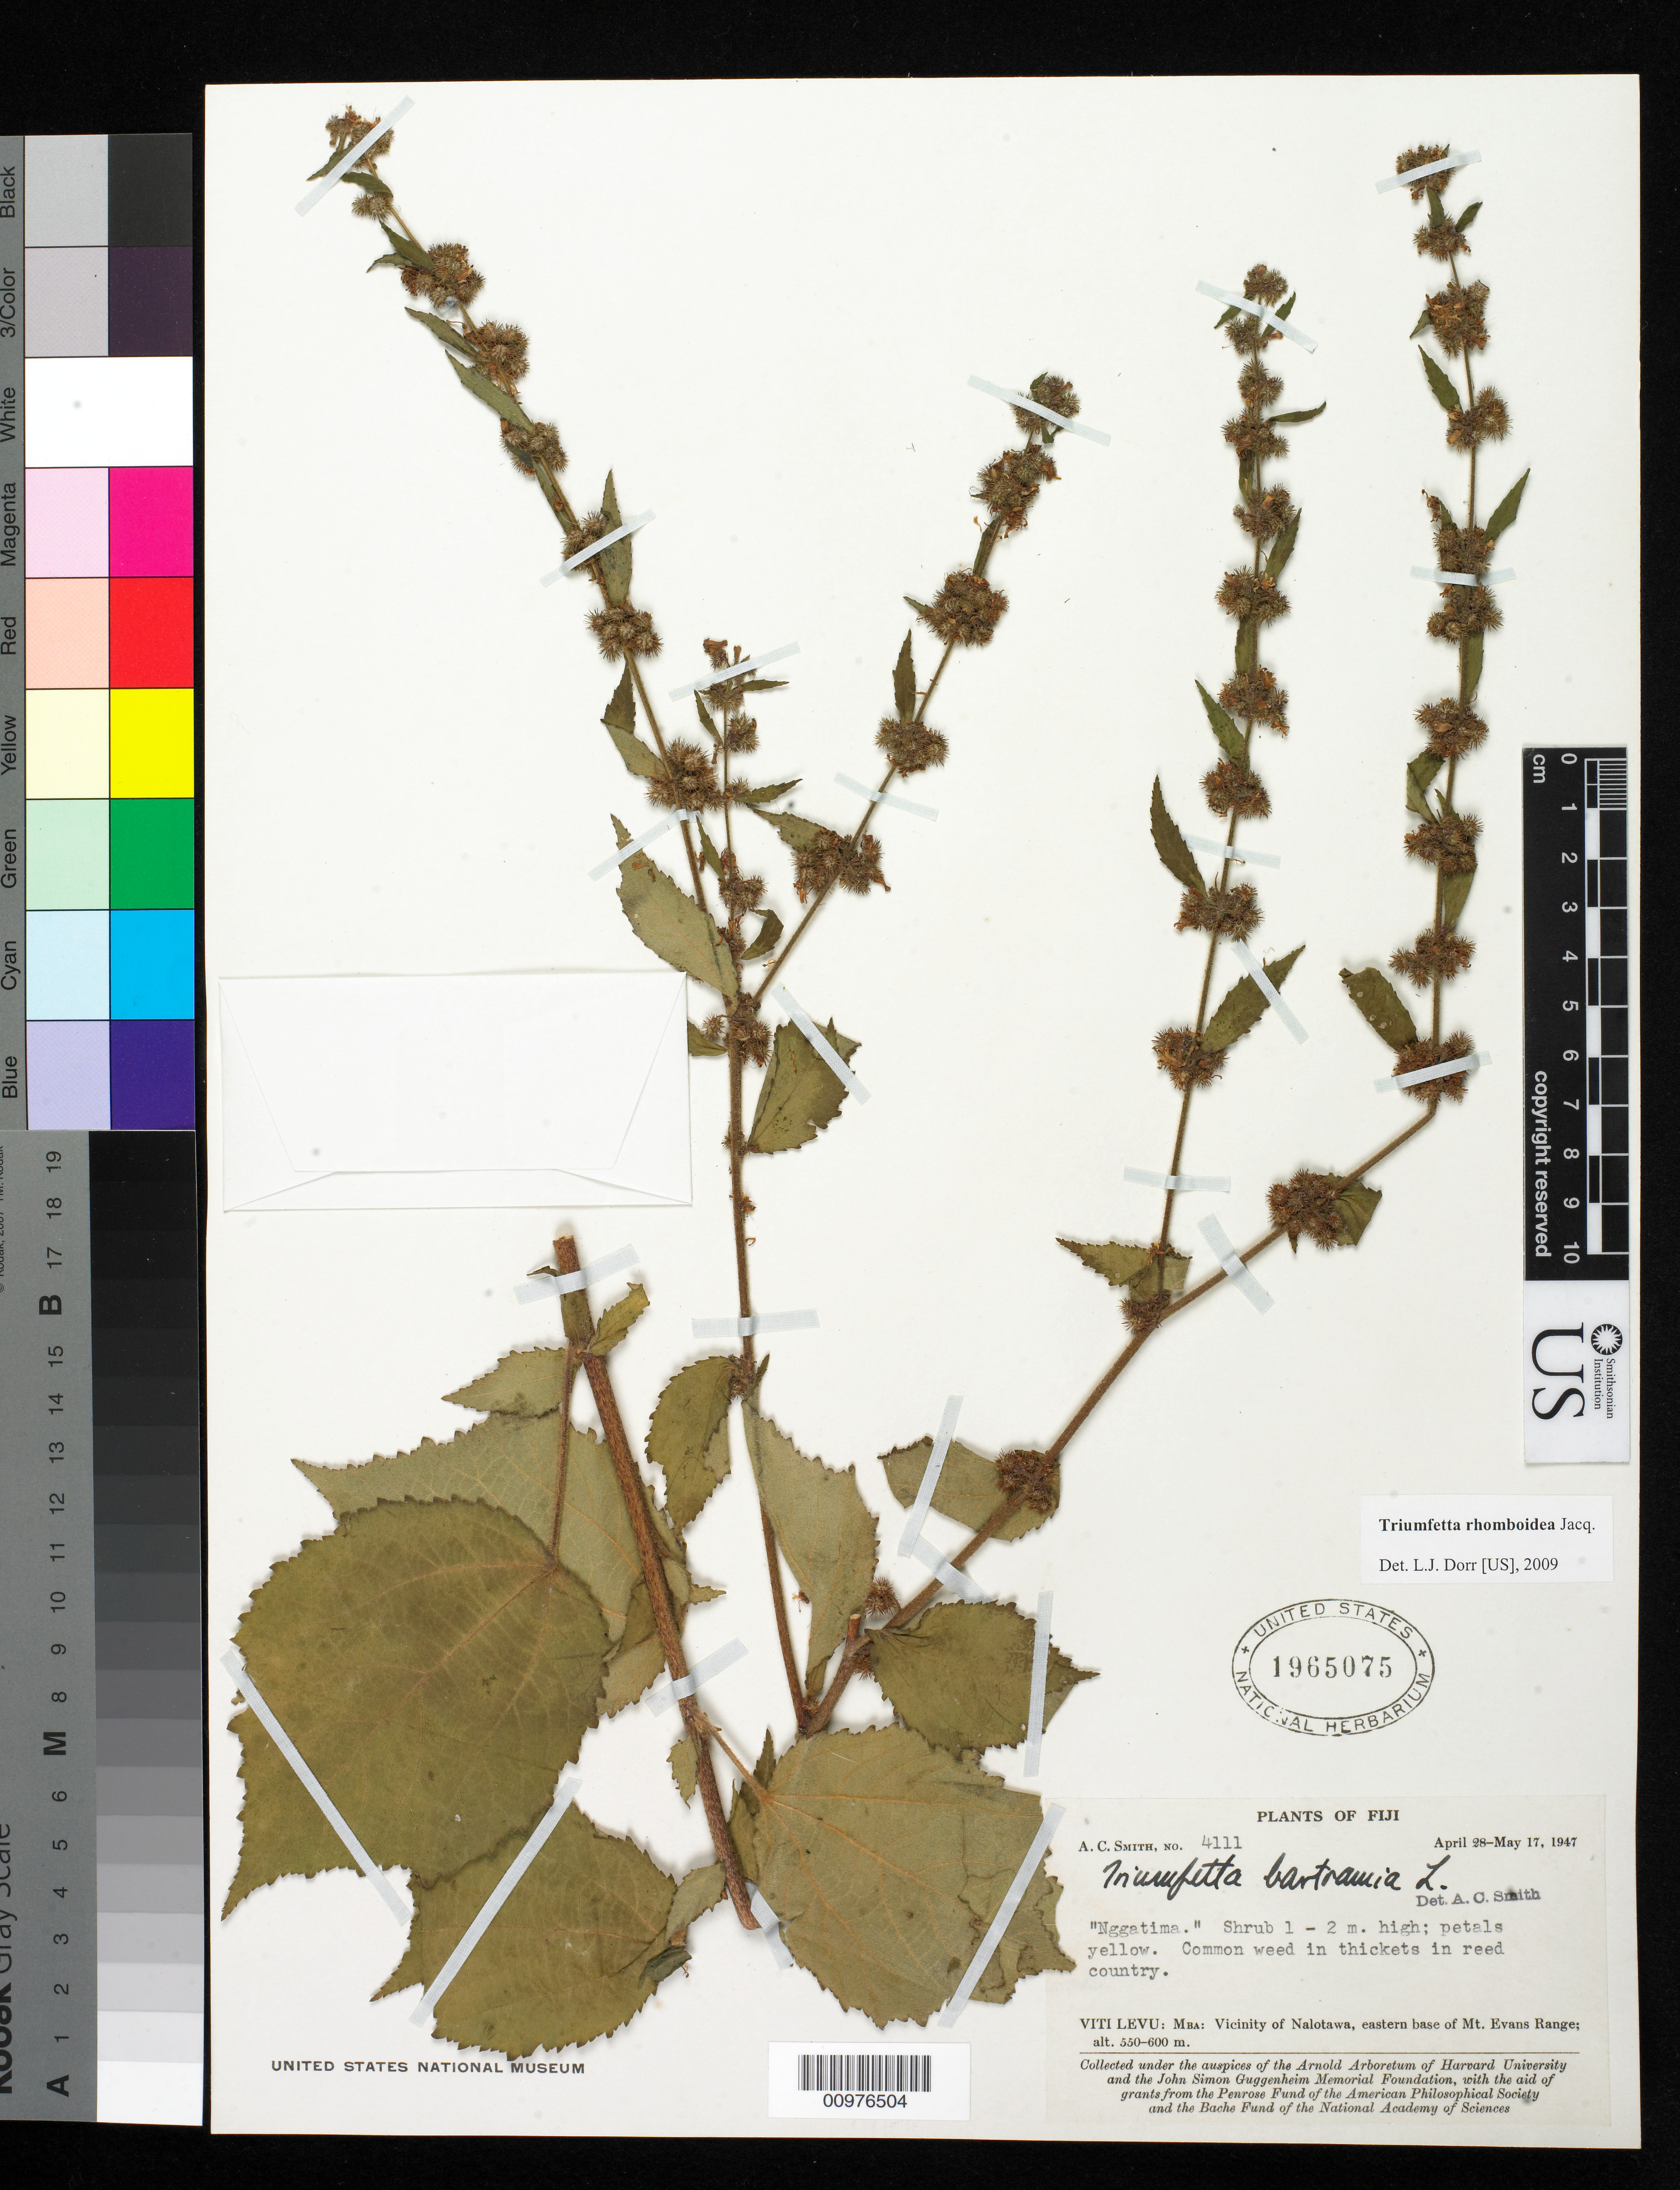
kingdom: Plantae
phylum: Tracheophyta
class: Magnoliopsida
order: Malvales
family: Malvaceae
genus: Triumfetta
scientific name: Triumfetta rhomboidea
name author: Jacq.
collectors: A. C. Smith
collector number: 4111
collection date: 1947-04-28/1947-05-17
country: Fiji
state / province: Mba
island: Viti Levu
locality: vicinity of Nalotawa, eastern base of Mt. Evans range, Mba, Viti Levu, Fiji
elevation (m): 550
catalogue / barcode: US 1965075